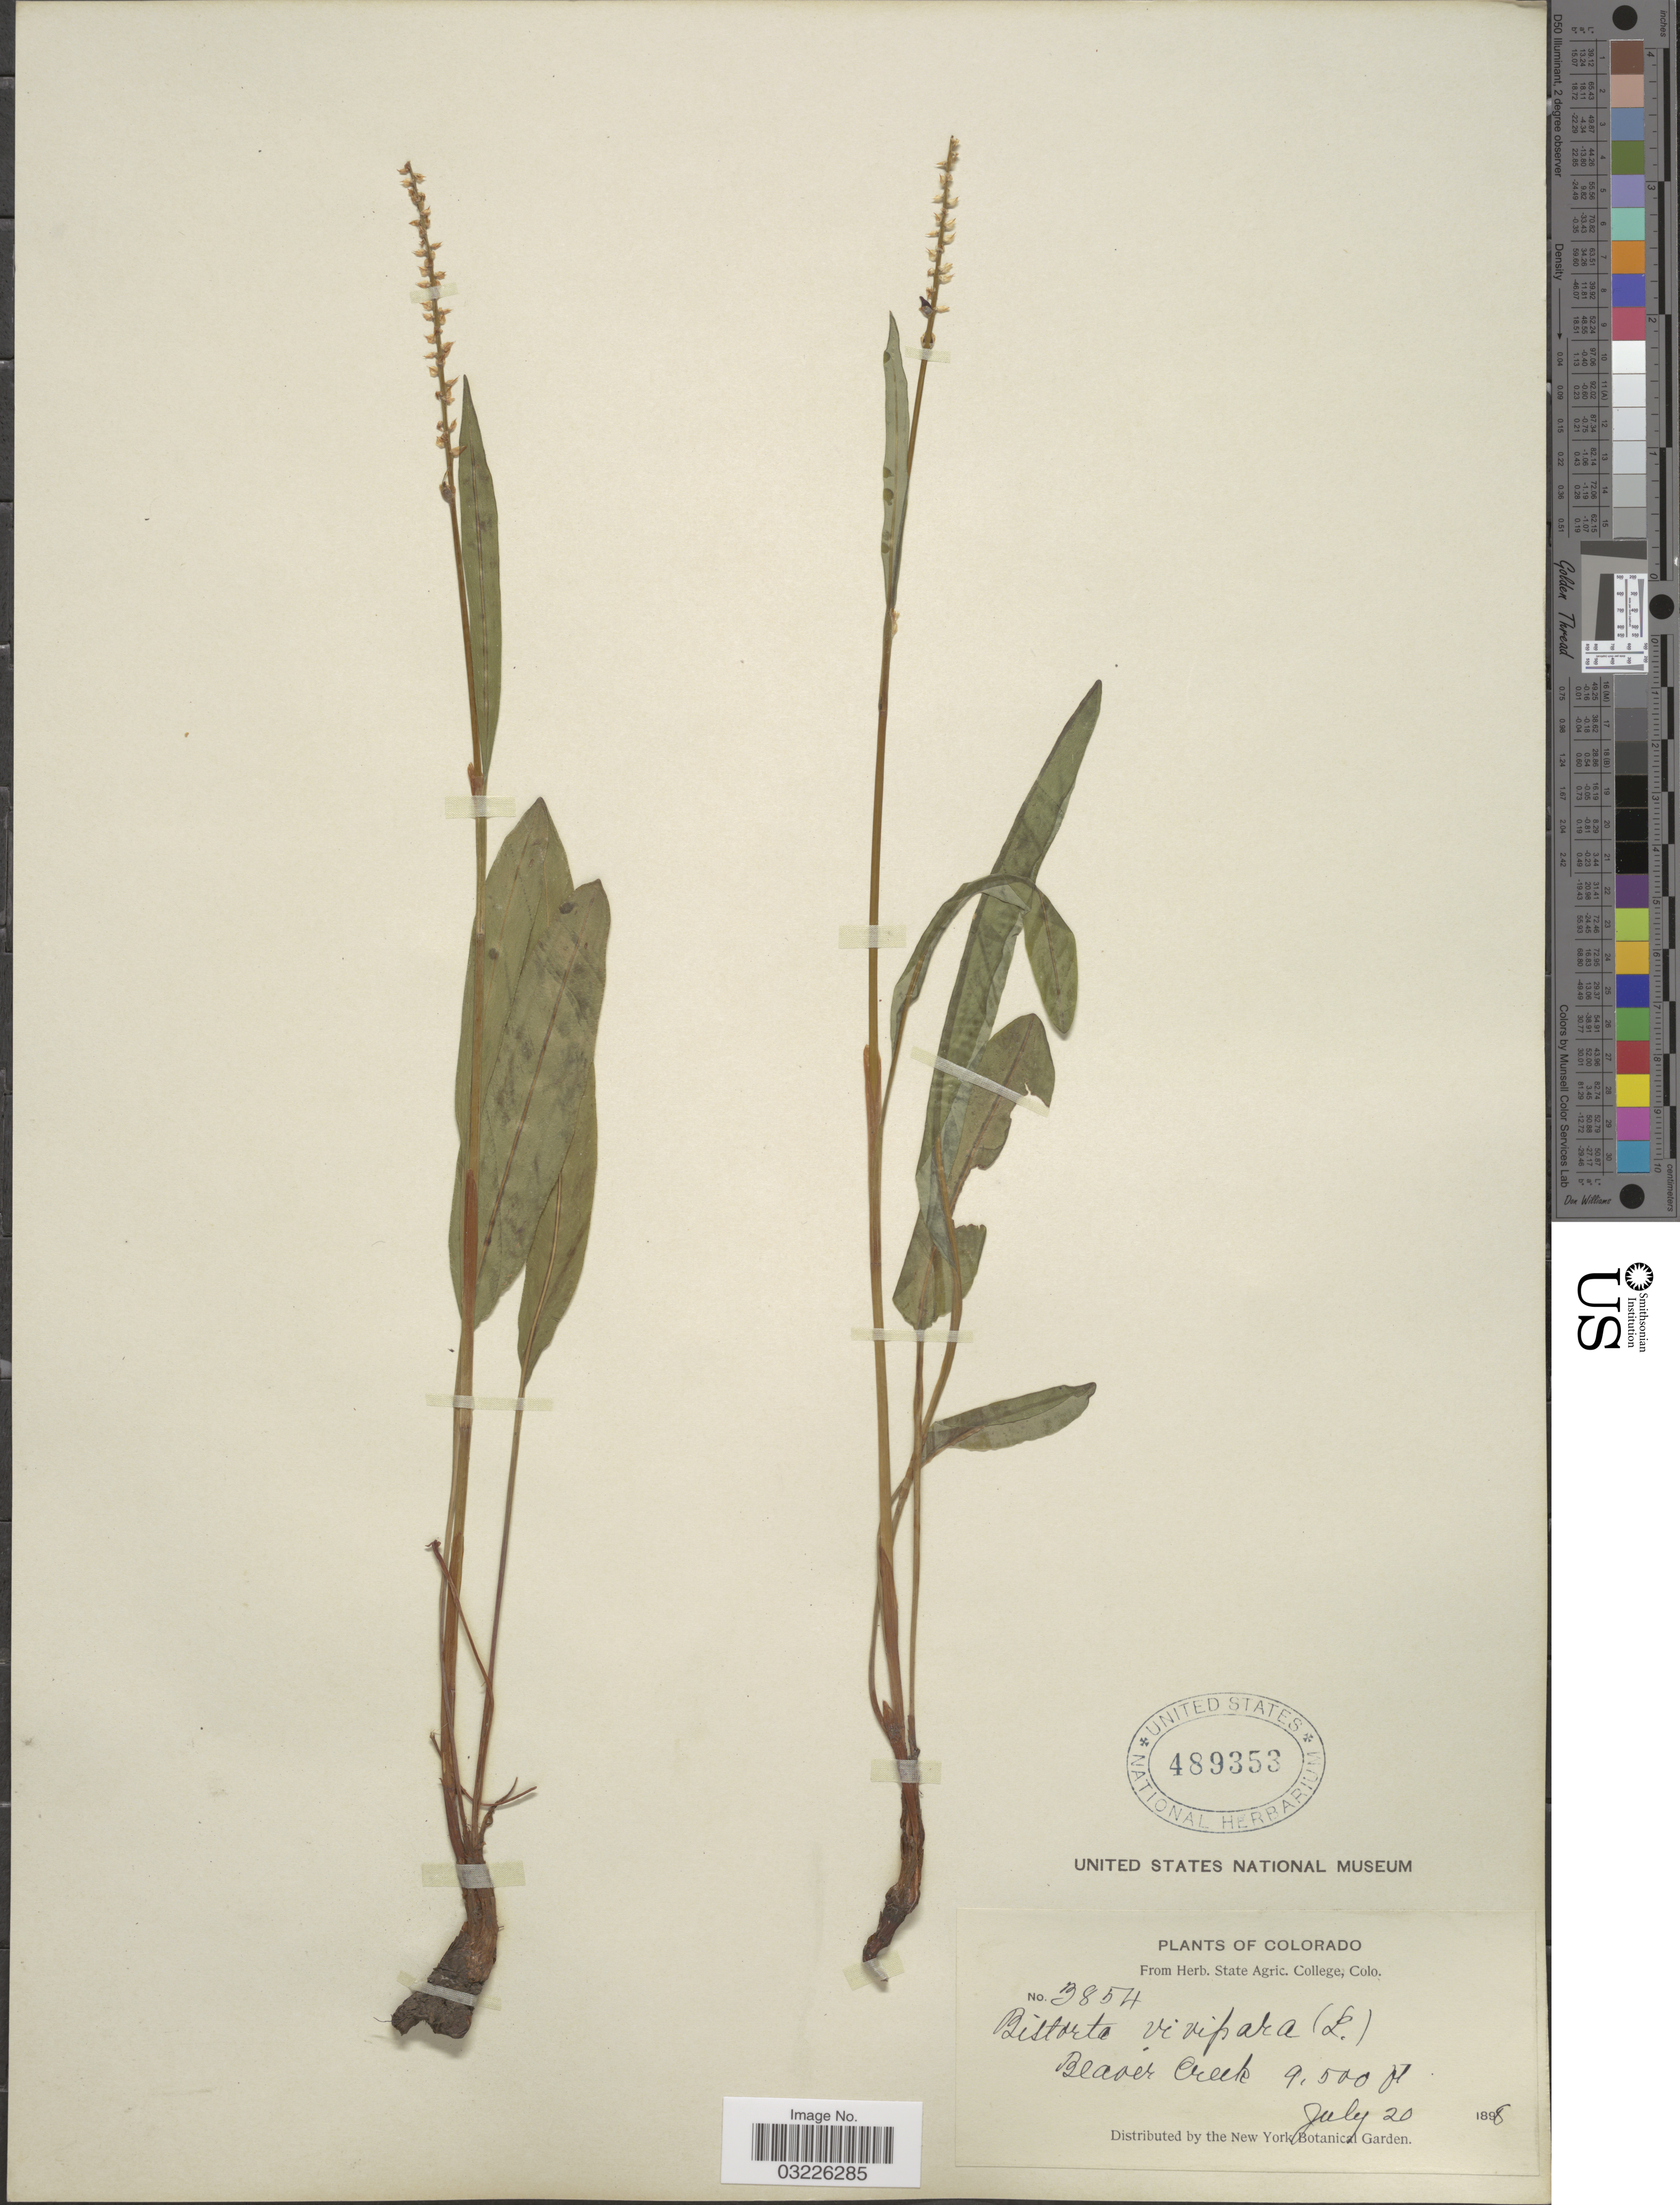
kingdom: Plantae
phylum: Tracheophyta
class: Magnoliopsida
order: Caryophyllales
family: Polygonaceae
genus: Bistorta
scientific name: Bistorta vivipara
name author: (L.) Delarbre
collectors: ex herb. State Agric. College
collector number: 3854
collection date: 1898-07-20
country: United States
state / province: Colorado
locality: Beaver Creek.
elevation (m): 2896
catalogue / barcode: US 489353